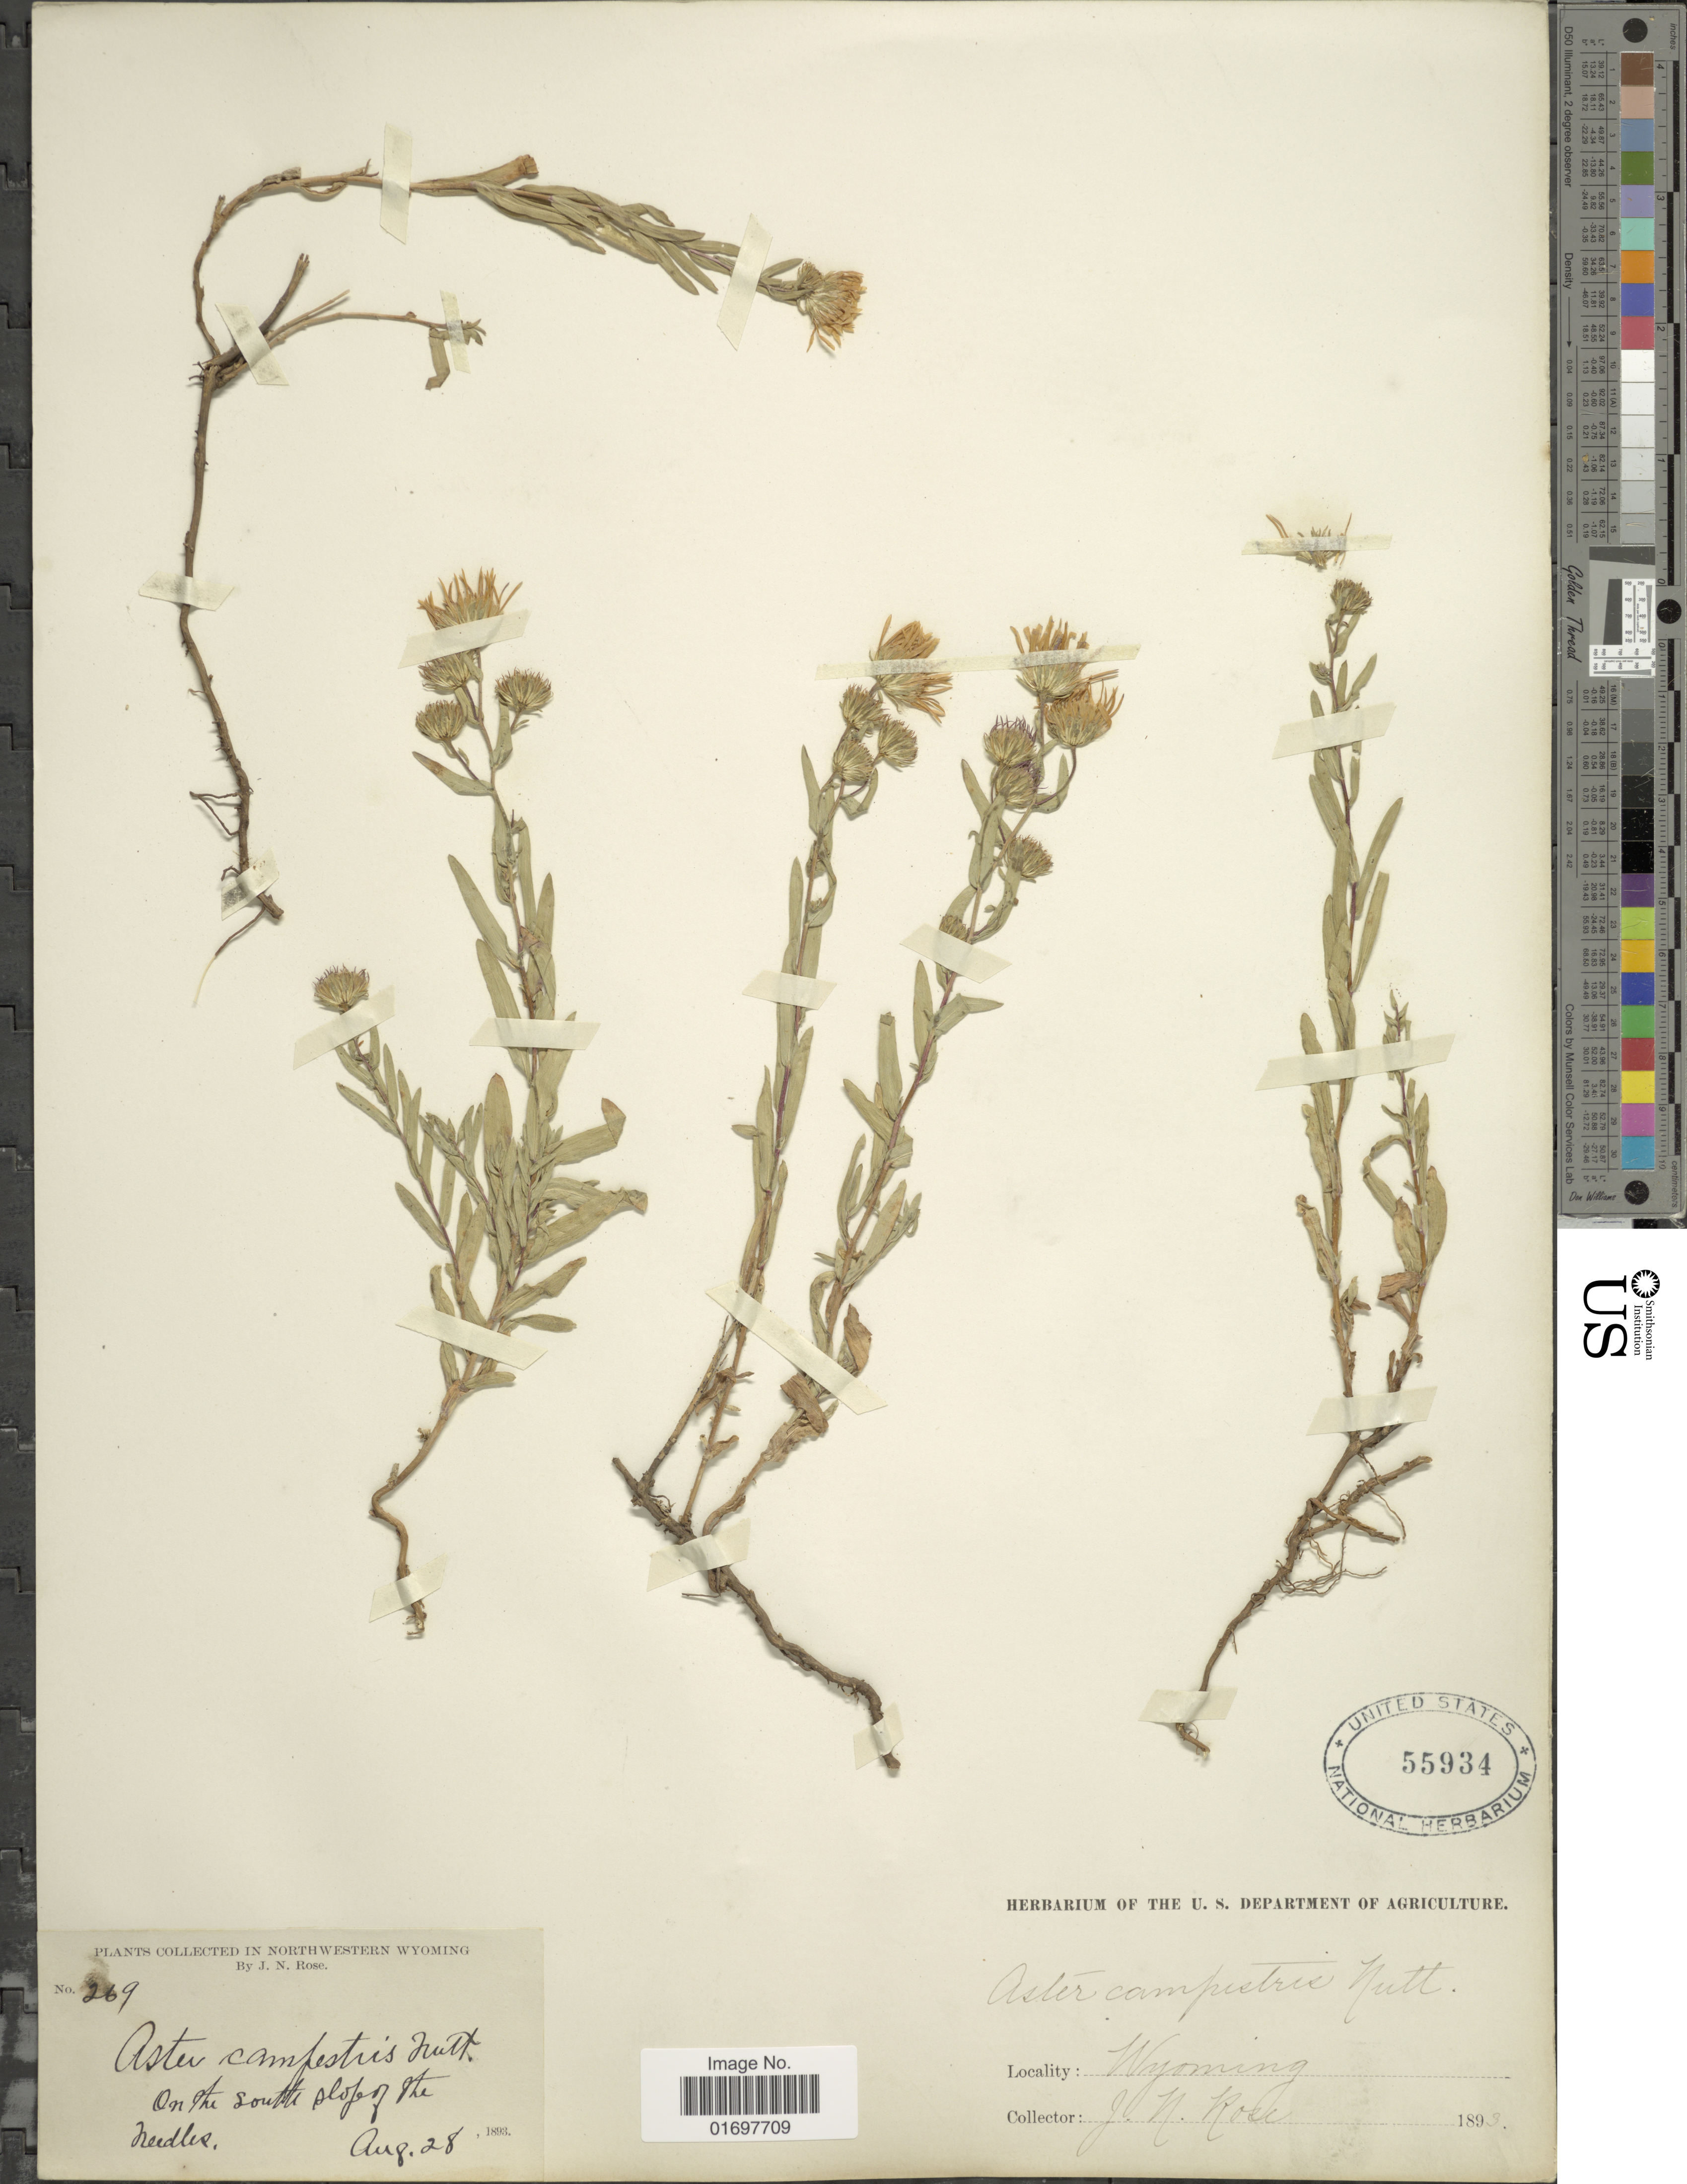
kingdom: Plantae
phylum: Tracheophyta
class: Magnoliopsida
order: Asterales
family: Asteraceae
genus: Symphyotrichum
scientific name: Symphyotrichum campestre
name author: (Nutt.) G.L. Nesom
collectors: J. N. Rose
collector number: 269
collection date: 1893-08-28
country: United States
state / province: Wyoming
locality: On the south slope of the Needles.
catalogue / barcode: US 55934